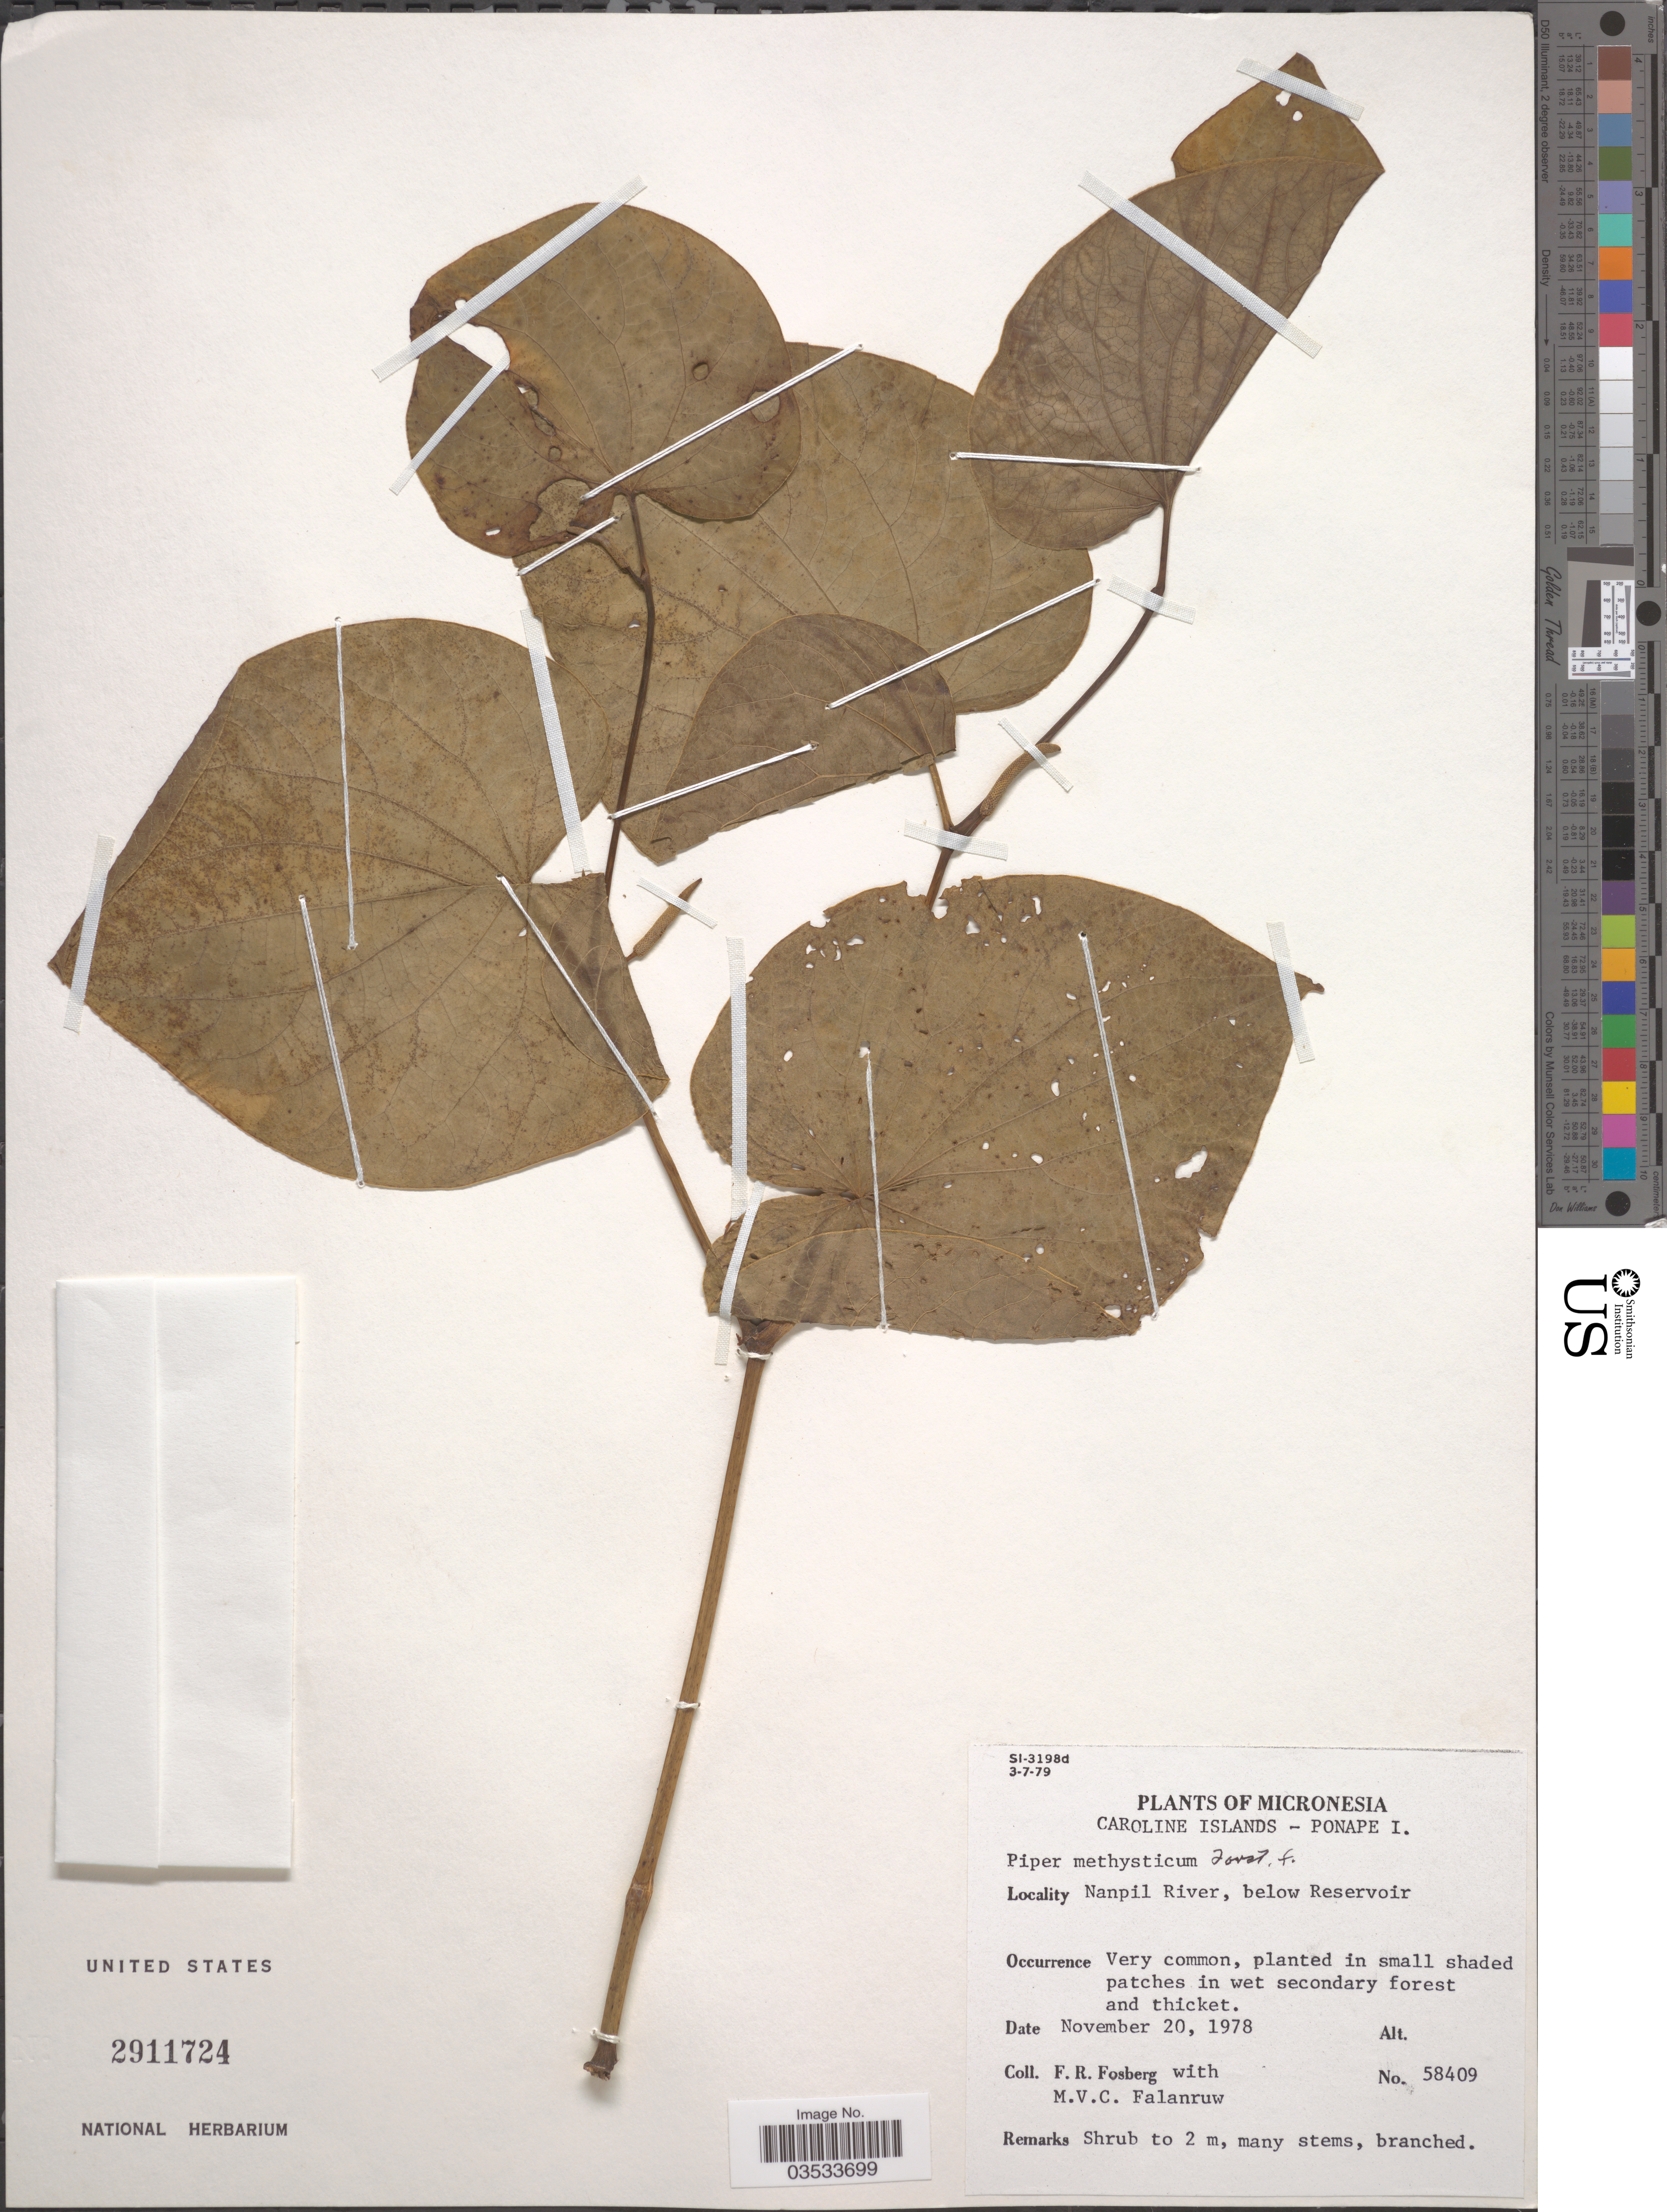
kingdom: Plantae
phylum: Tracheophyta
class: Magnoliopsida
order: Piperales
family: Piperaceae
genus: Piper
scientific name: Piper methysticum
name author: J.R. Forst. & G. Forst.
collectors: F. R. Fosberg & M. V. Falanruw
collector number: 58409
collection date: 1978-11-20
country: Micronesia, Federated States of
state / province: Pohnpei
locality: Caroline Islands - Ponape I. Nanpil River, below Reservoir. In small shaded patches in wet secondary forest and thicket.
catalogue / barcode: US 2911724